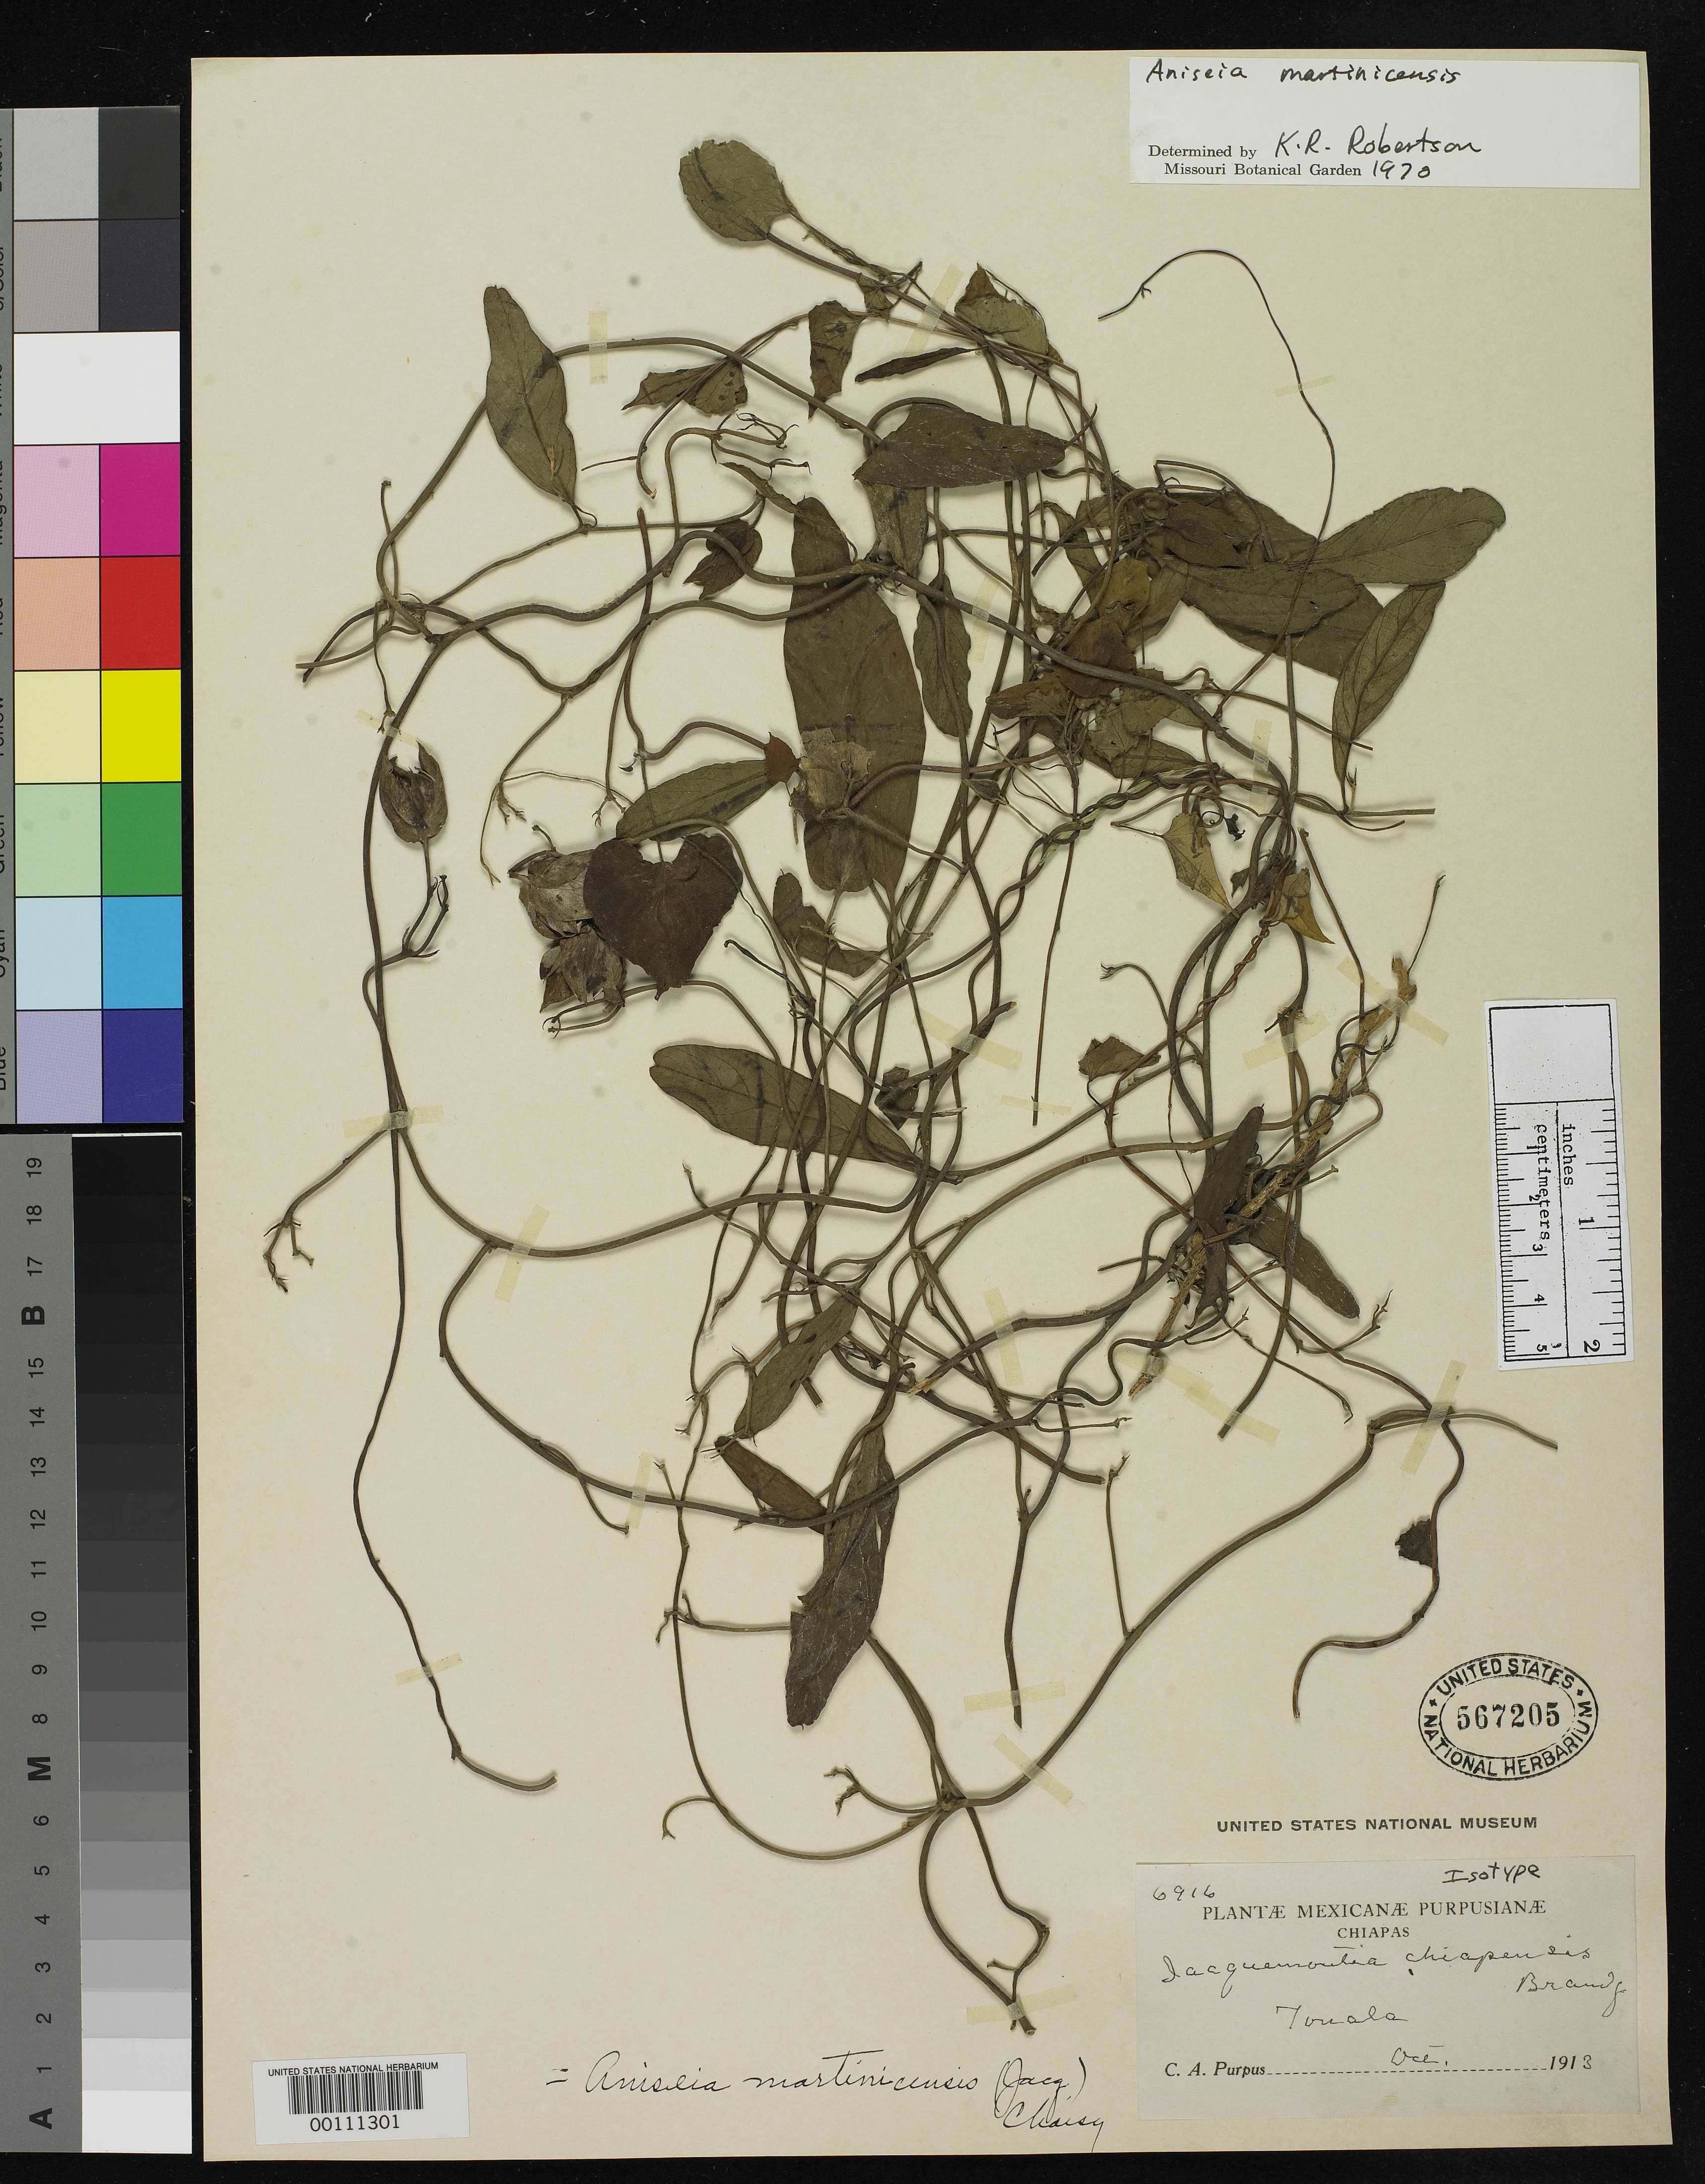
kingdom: Plantae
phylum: Tracheophyta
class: Magnoliopsida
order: Solanales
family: Convolvulaceae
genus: Jacquemontia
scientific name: Jacquemontia chiapensis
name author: Brandegee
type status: Isotype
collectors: C. A. Purpus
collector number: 6916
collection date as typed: Oct 1913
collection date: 1913-10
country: Mexico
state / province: Chiapas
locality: Tonala.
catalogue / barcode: US 567205